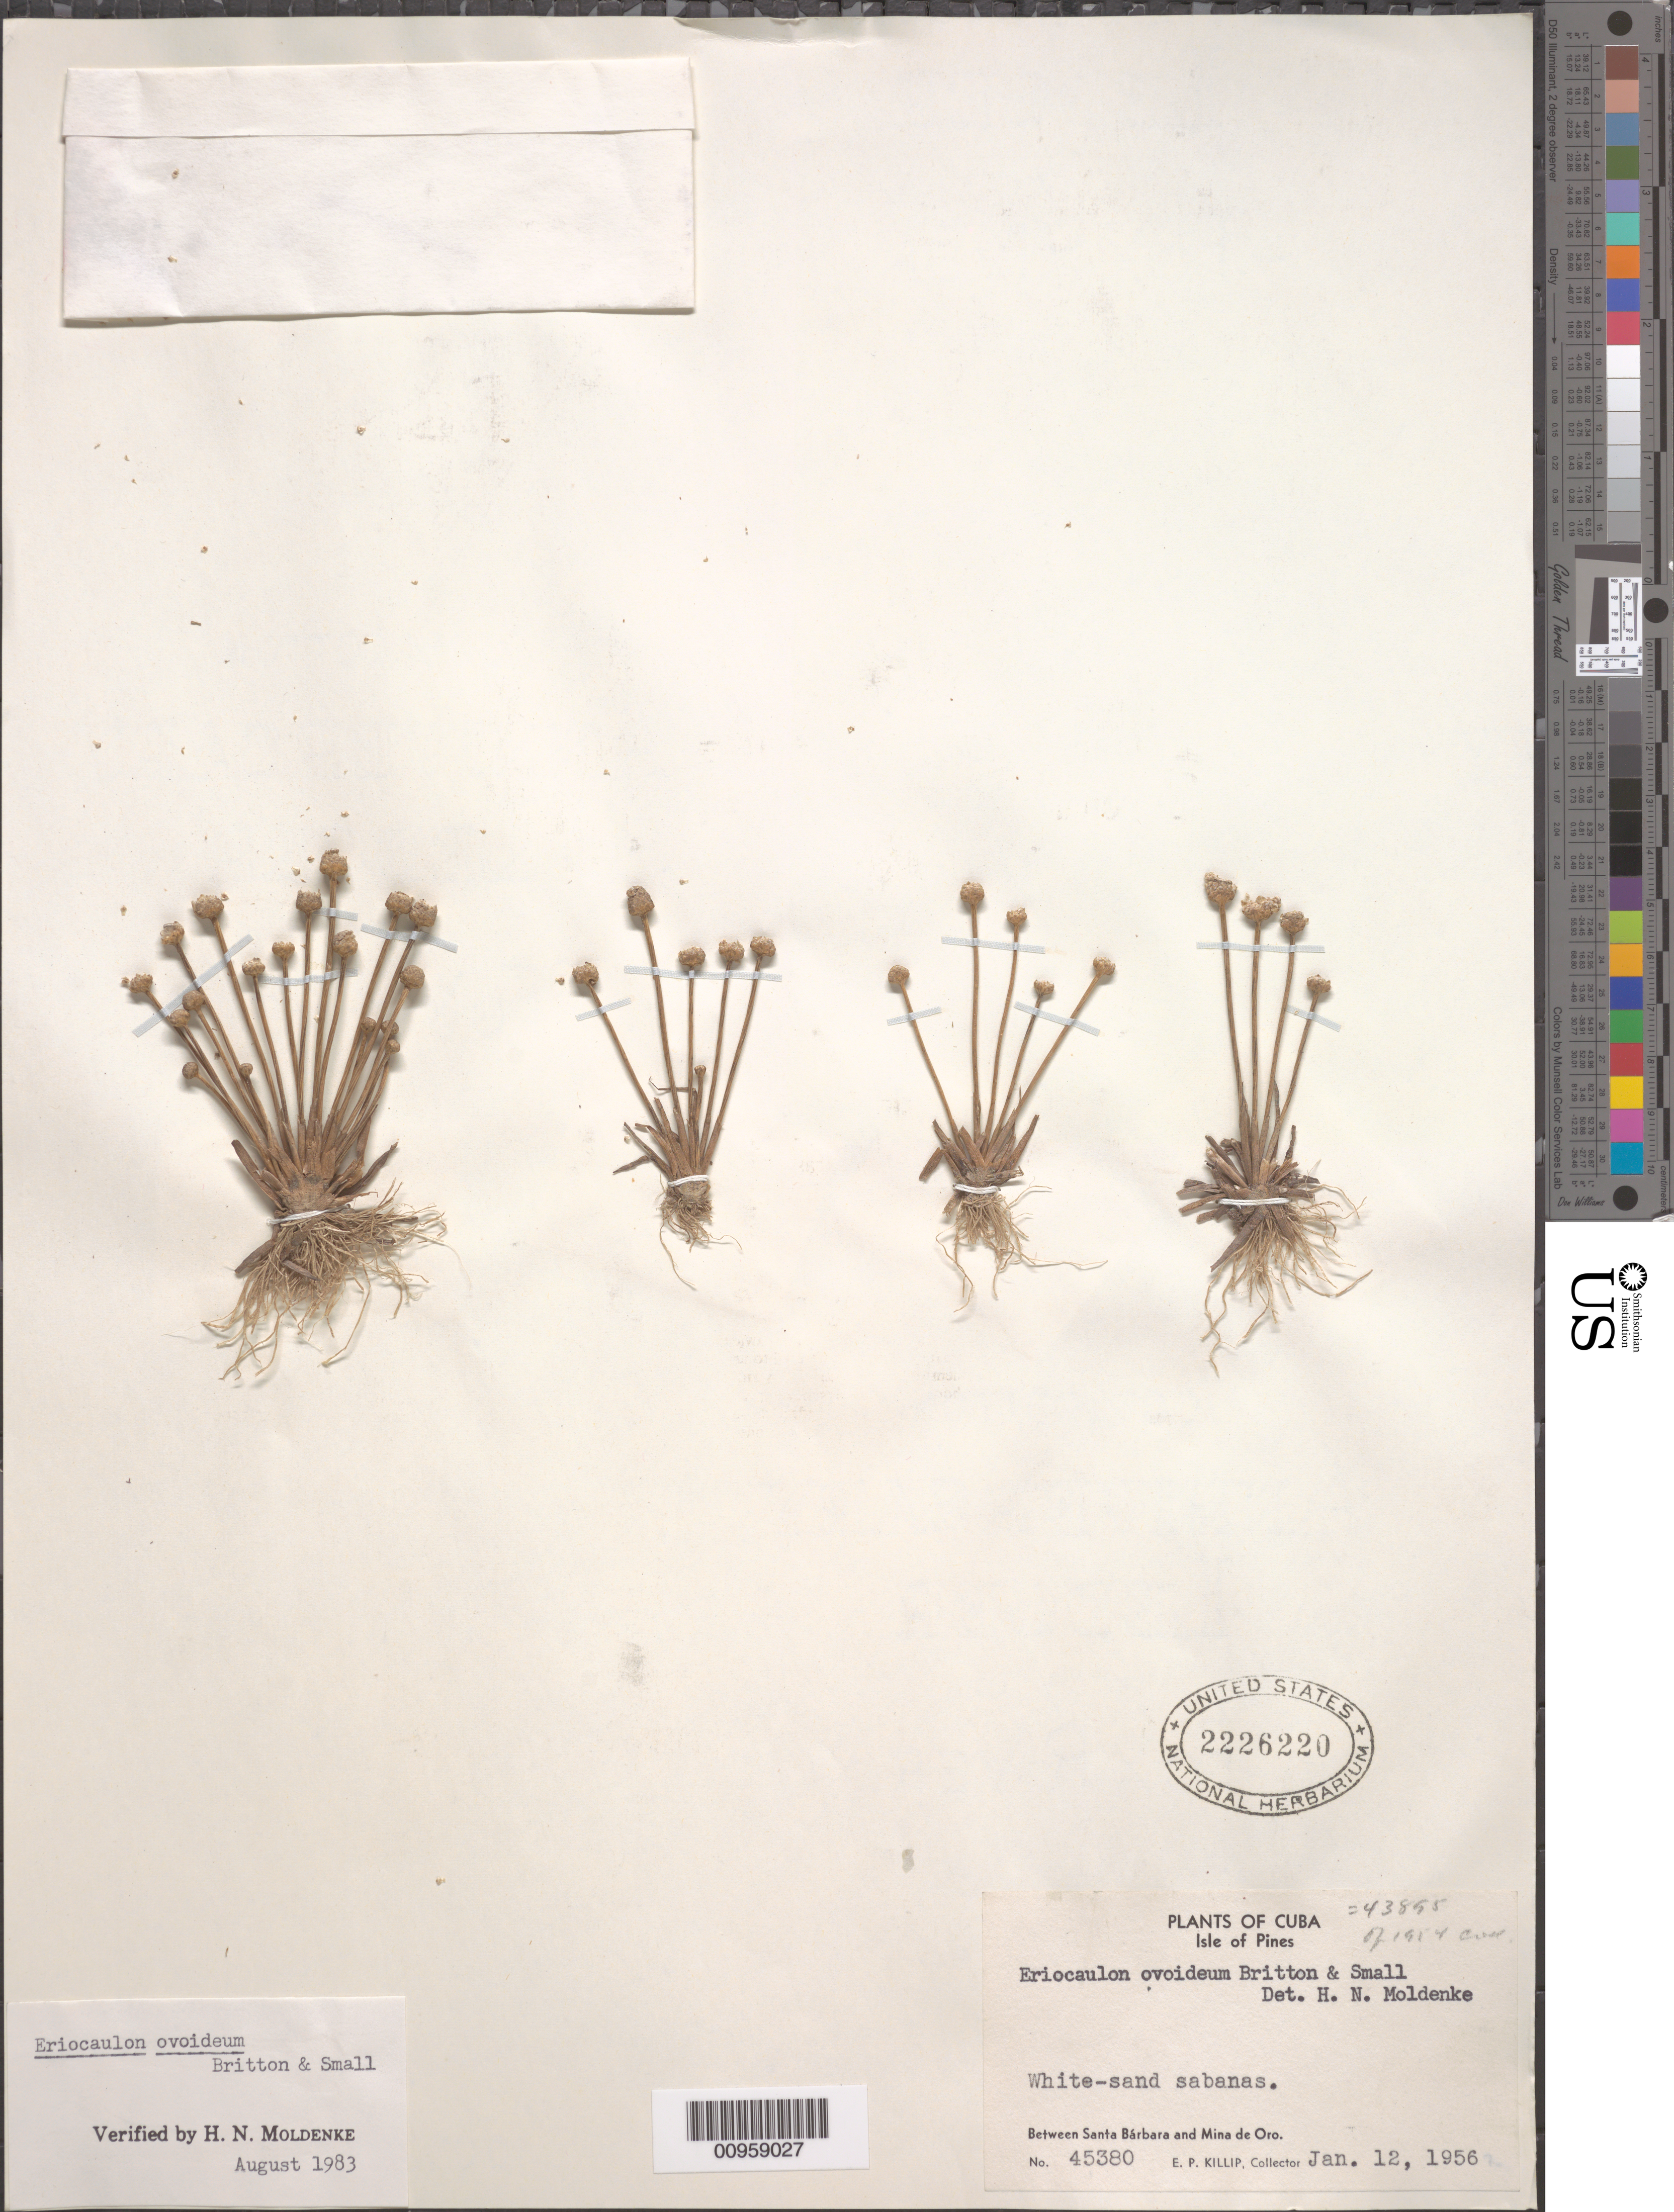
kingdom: Plantae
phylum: Tracheophyta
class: Liliopsida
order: Poales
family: Eriocaulaceae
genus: Eriocaulon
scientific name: Eriocaulon ovoideum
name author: Britton & Small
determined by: Moldenke, H. N.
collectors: E. P. Killip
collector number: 45380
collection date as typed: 12 Jan 1956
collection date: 1956-01-12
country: Cuba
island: Isla de la Juventud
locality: Isle of Pines, between Santa Bárbara and Mina de Oro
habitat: White-sand sabanas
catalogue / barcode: US 2226220